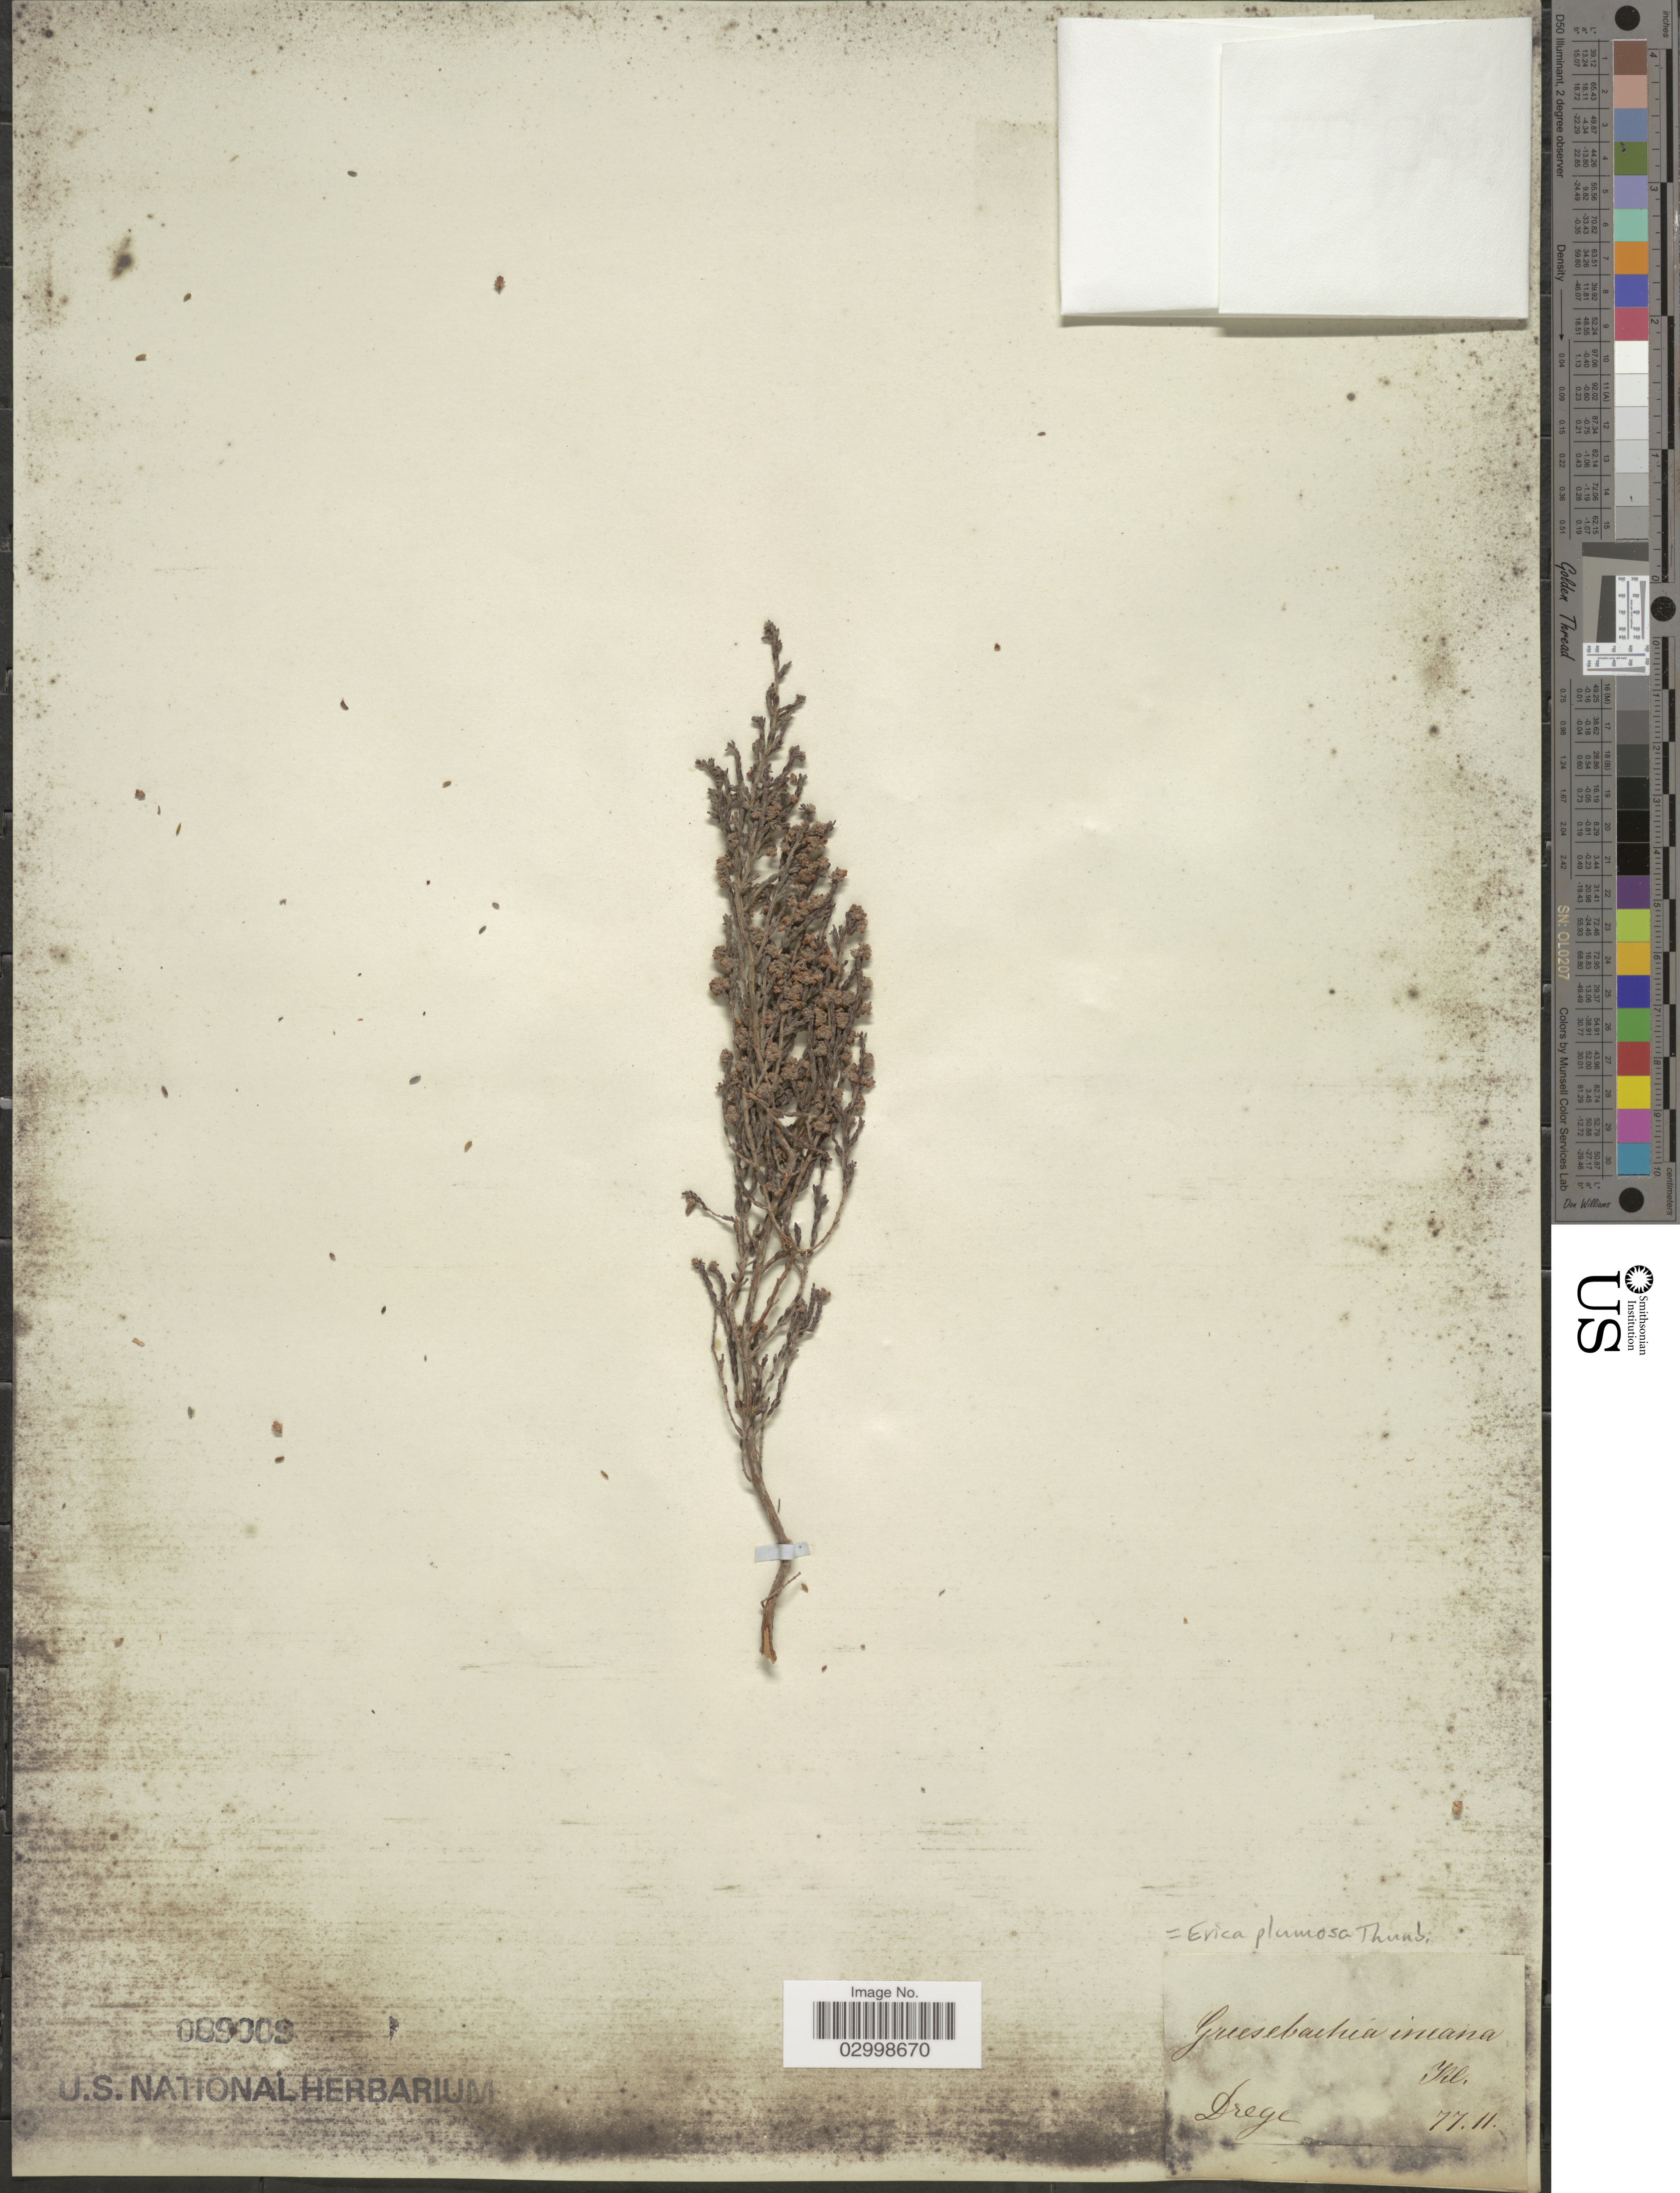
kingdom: Plantae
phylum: Tracheophyta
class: Magnoliopsida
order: Ericales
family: Ericaceae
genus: Erica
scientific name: Erica plumosa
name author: Thunb.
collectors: Drege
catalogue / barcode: US 89009